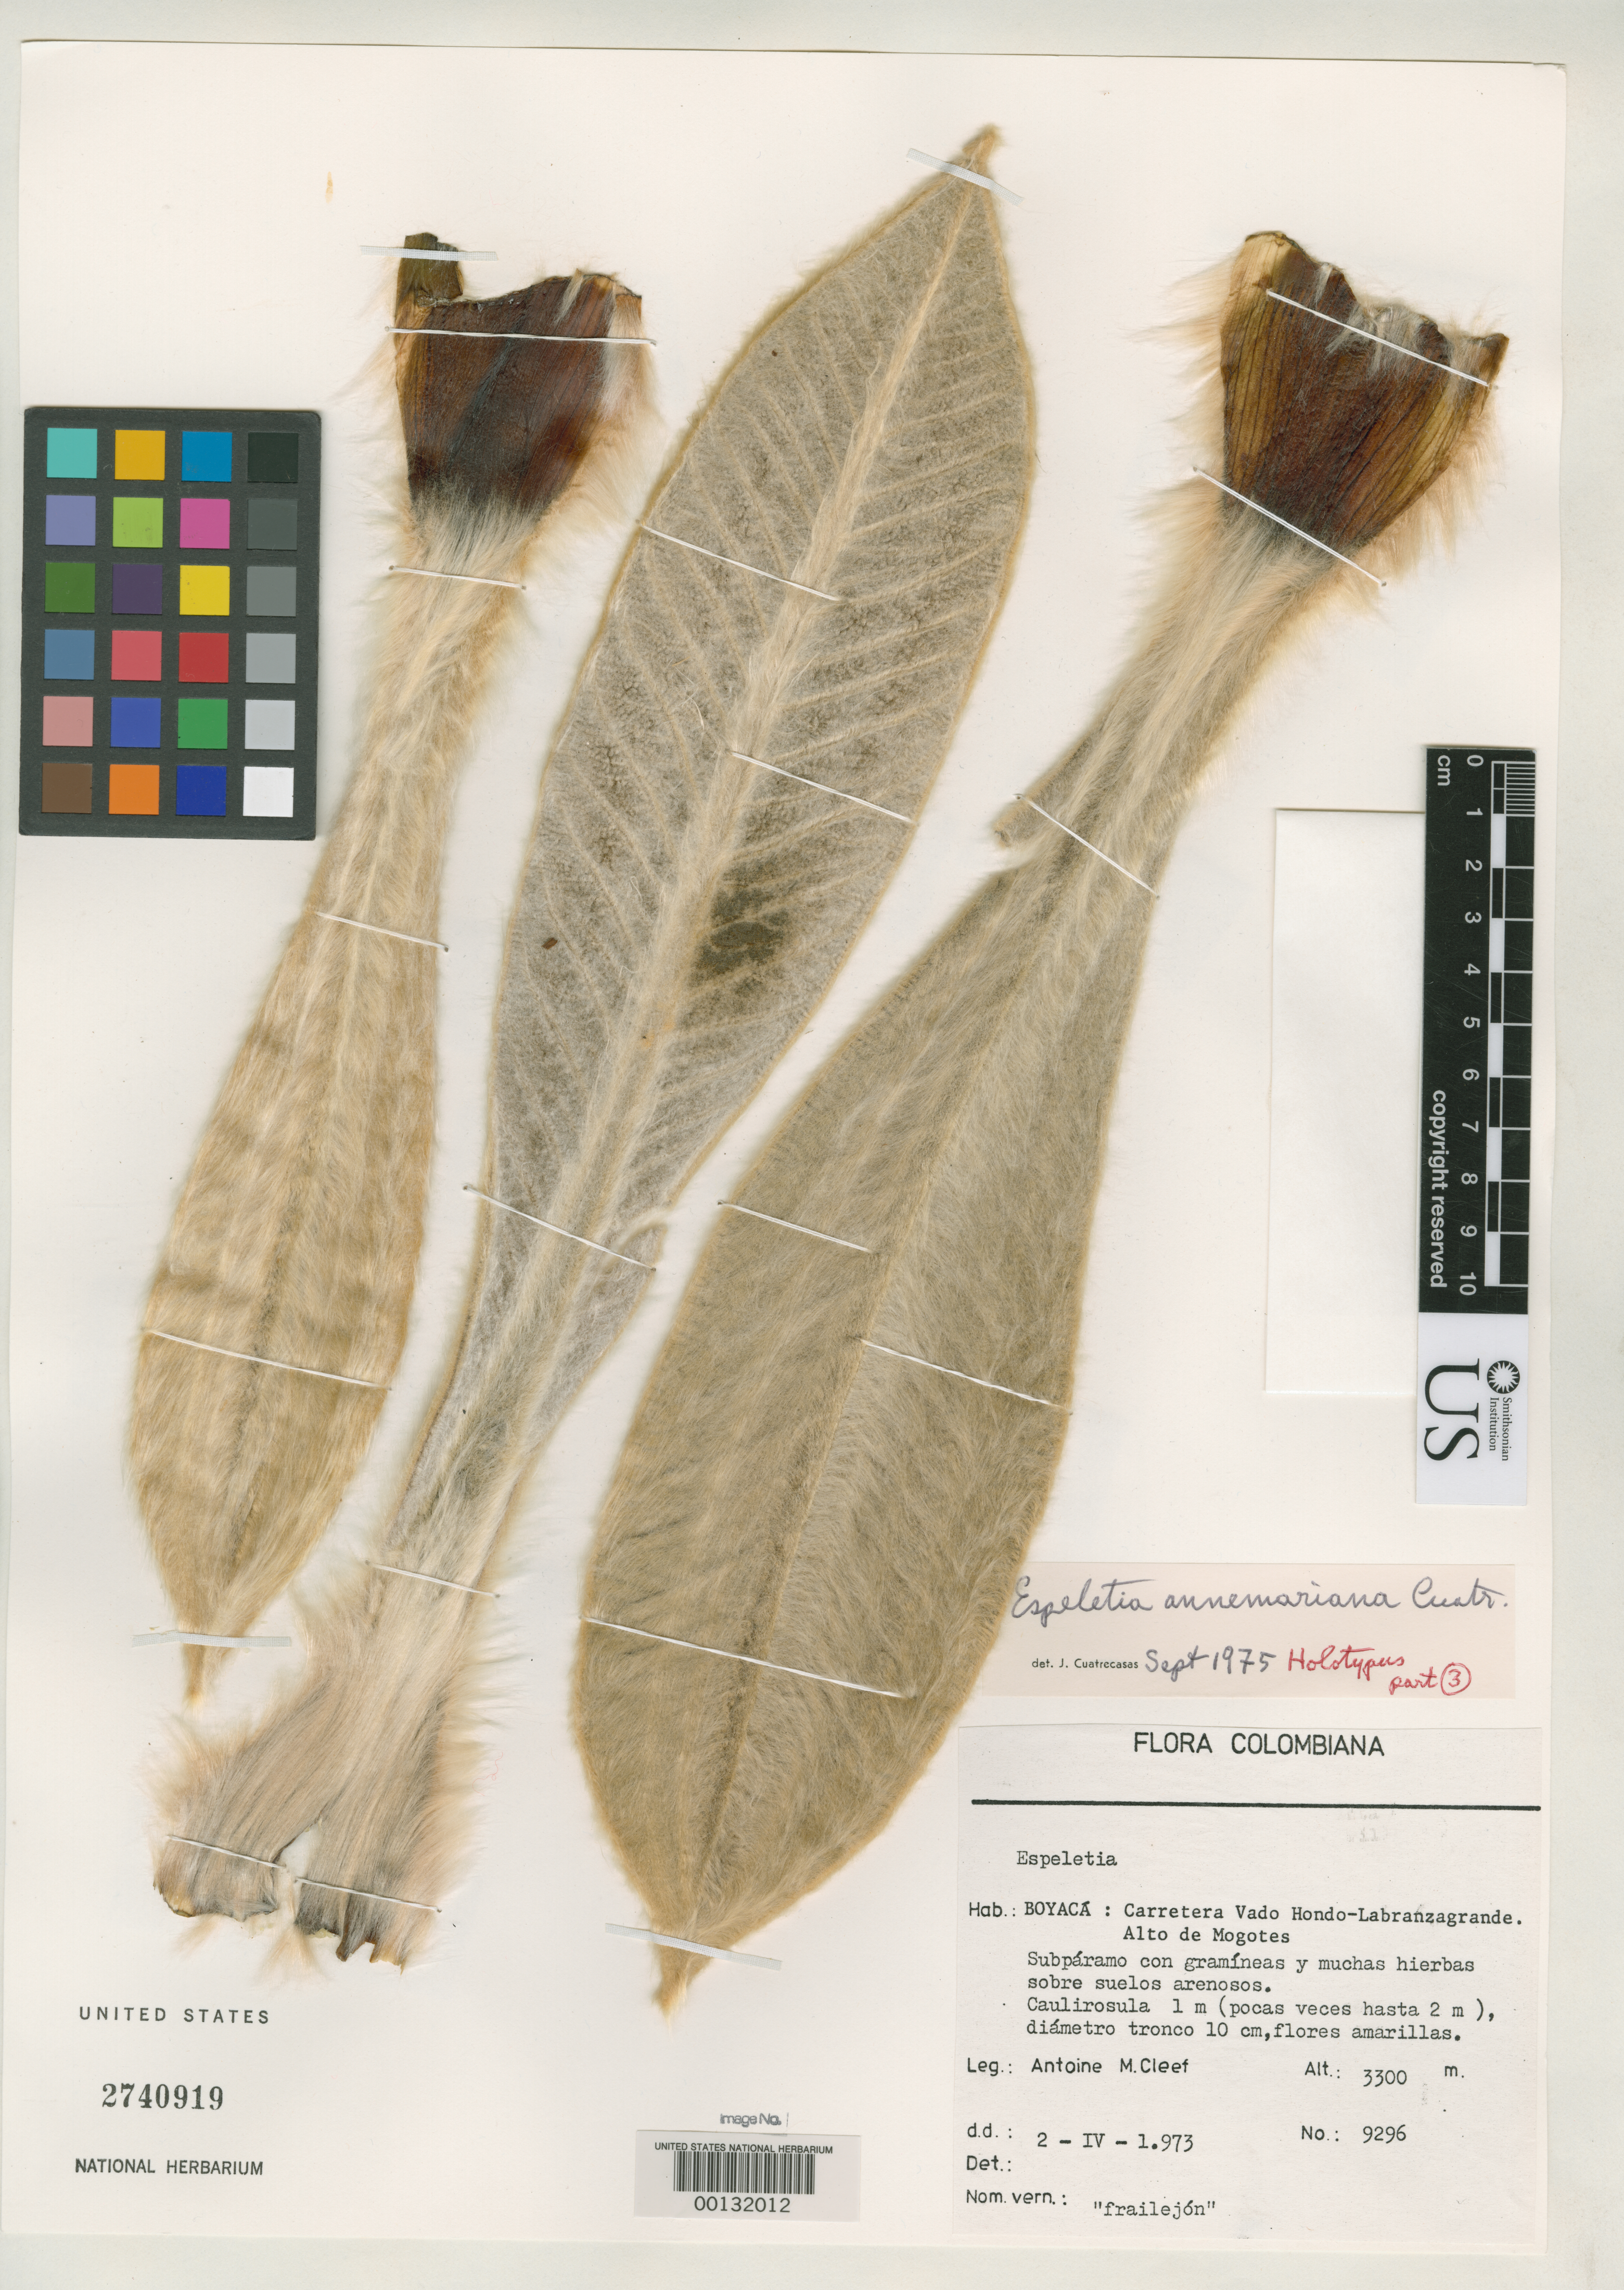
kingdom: Plantae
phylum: Tracheophyta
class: Magnoliopsida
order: Asterales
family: Asteraceae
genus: Espeletia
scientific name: Espeletia annemariana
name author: Cuatrec.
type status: Holotype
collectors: A. M. Cleef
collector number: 9296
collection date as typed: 02 Apr 1973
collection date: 1973-04-02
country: Colombia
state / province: Boyacá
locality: Carretera Vado Hondo-LAbranza Grande, Alto de Mogotes.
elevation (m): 3300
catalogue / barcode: US 2740919